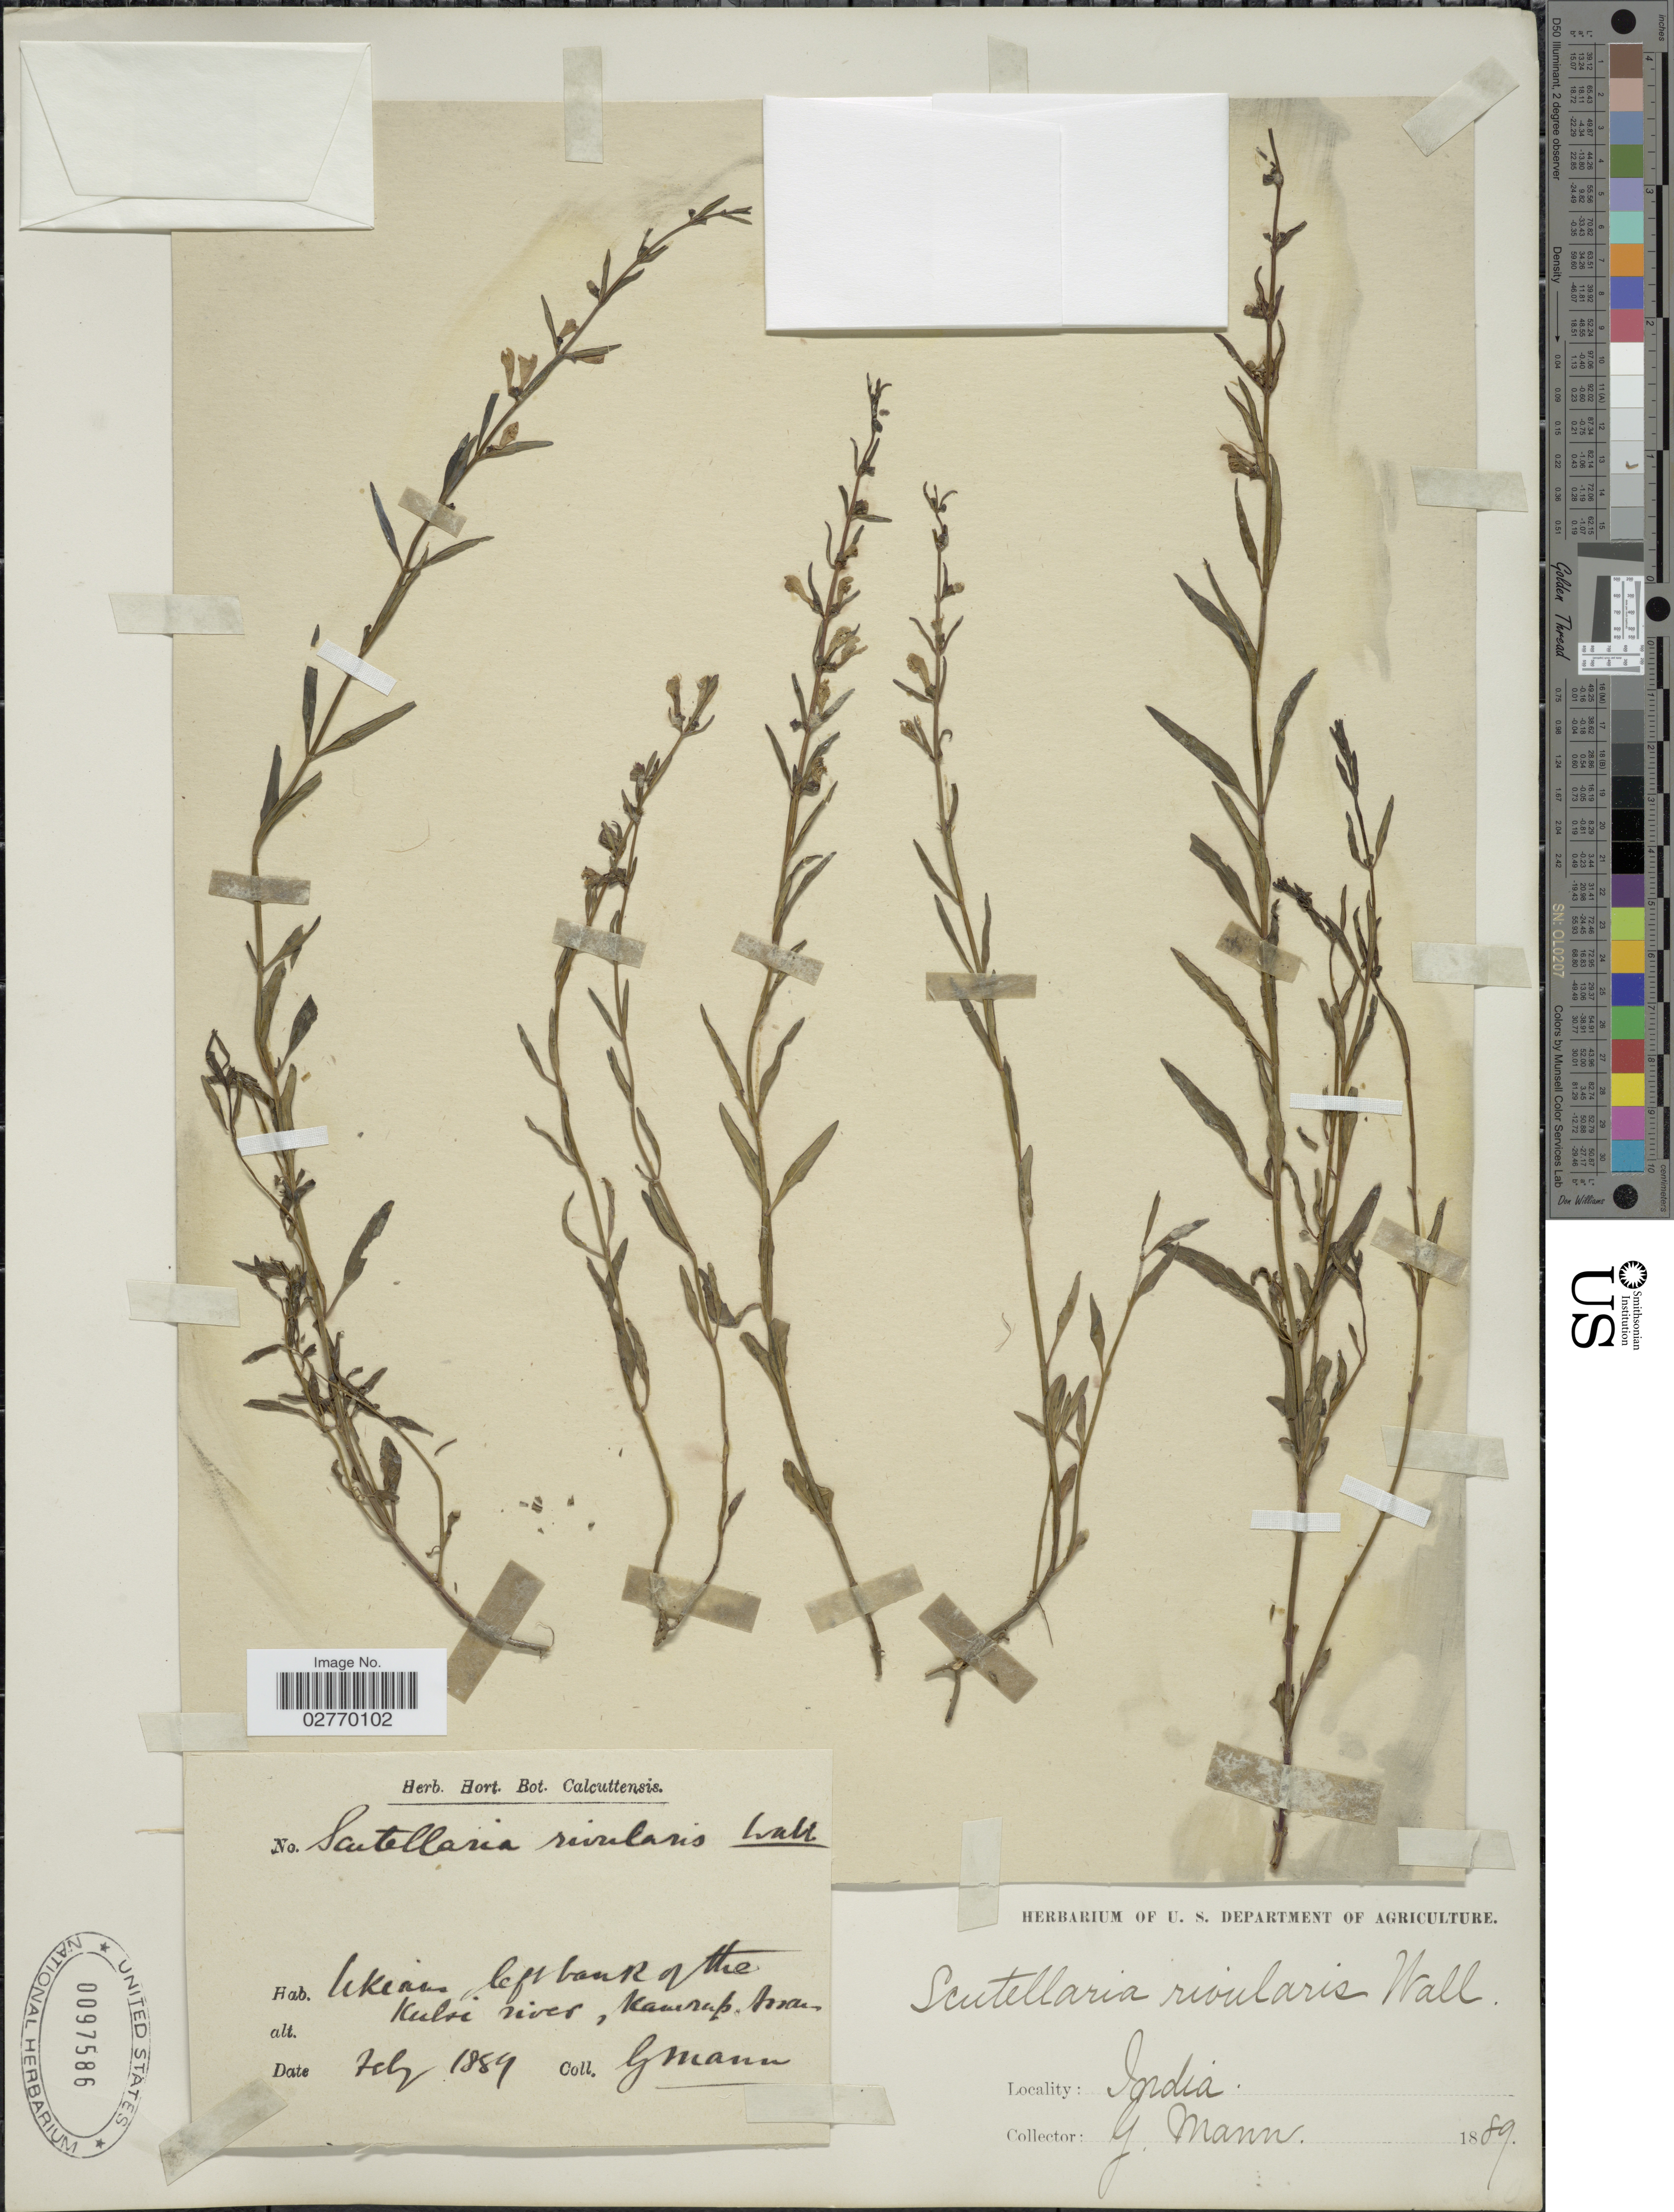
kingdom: Plantae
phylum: Tracheophyta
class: Magnoliopsida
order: Lamiales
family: Lamiaceae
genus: Scutellaria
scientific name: Scutellaria rivularis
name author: Wall. ex Benth.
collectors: G. Mann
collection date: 1889-02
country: India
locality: Likiani, left bank of the Kulsi river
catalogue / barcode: US 97586